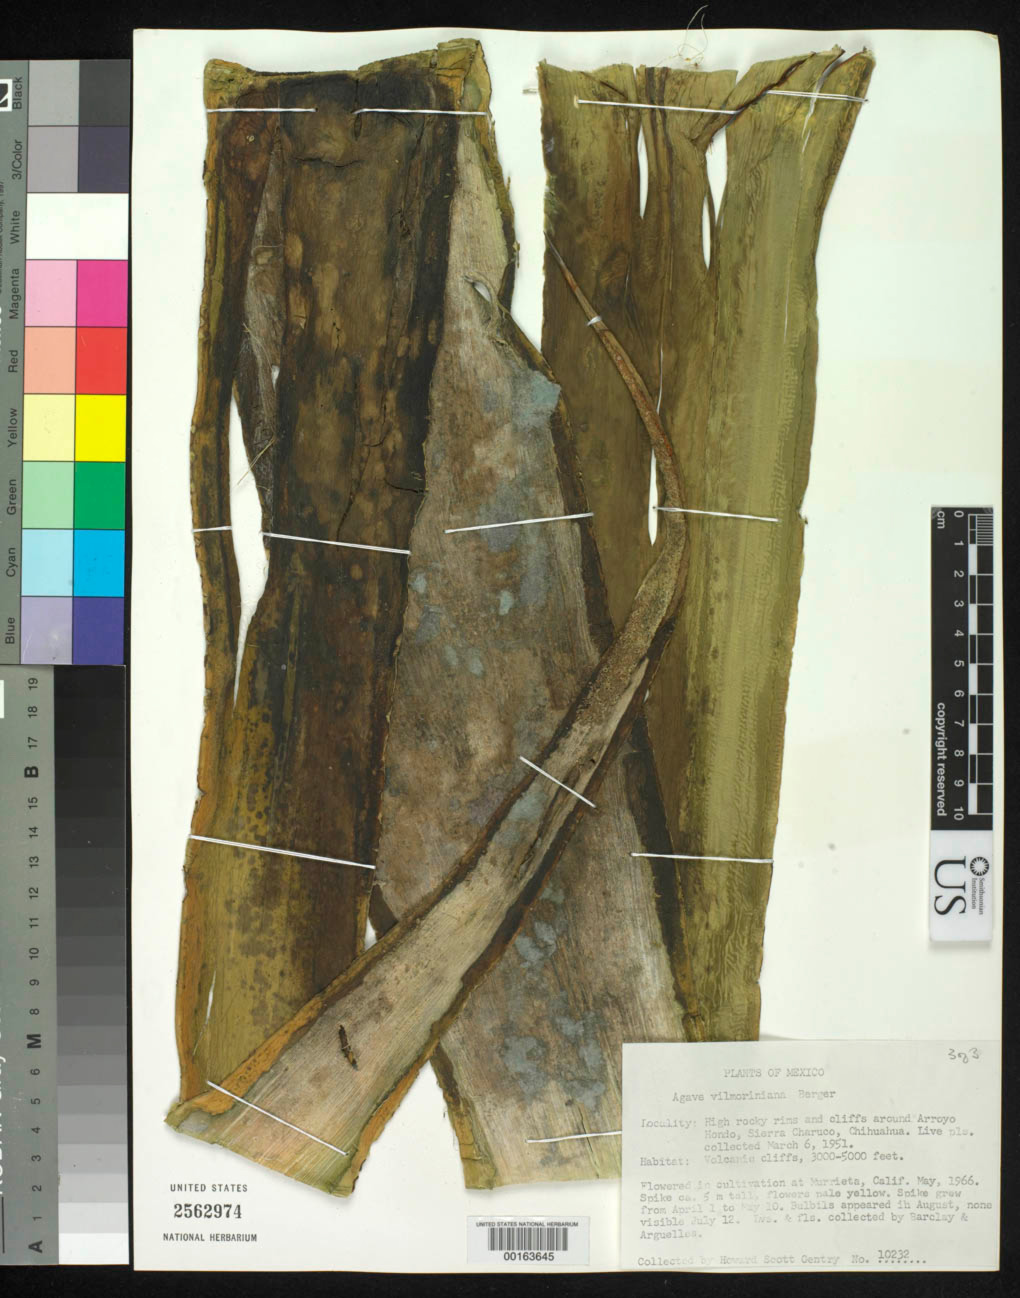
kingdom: Plantae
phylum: Tracheophyta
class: Liliopsida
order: Asparagales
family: Asparagaceae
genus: Agave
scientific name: Agave vilmoriniana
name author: A. Berger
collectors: H. S. Gentry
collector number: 10232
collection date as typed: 06 Mar 1951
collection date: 1951-03-06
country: Mexico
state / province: Chihuahua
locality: High rocky rims & cliffs around Arroyo Hondo, Sierra Charuco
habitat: Volcanic cliffs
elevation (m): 914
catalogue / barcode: US 2562974